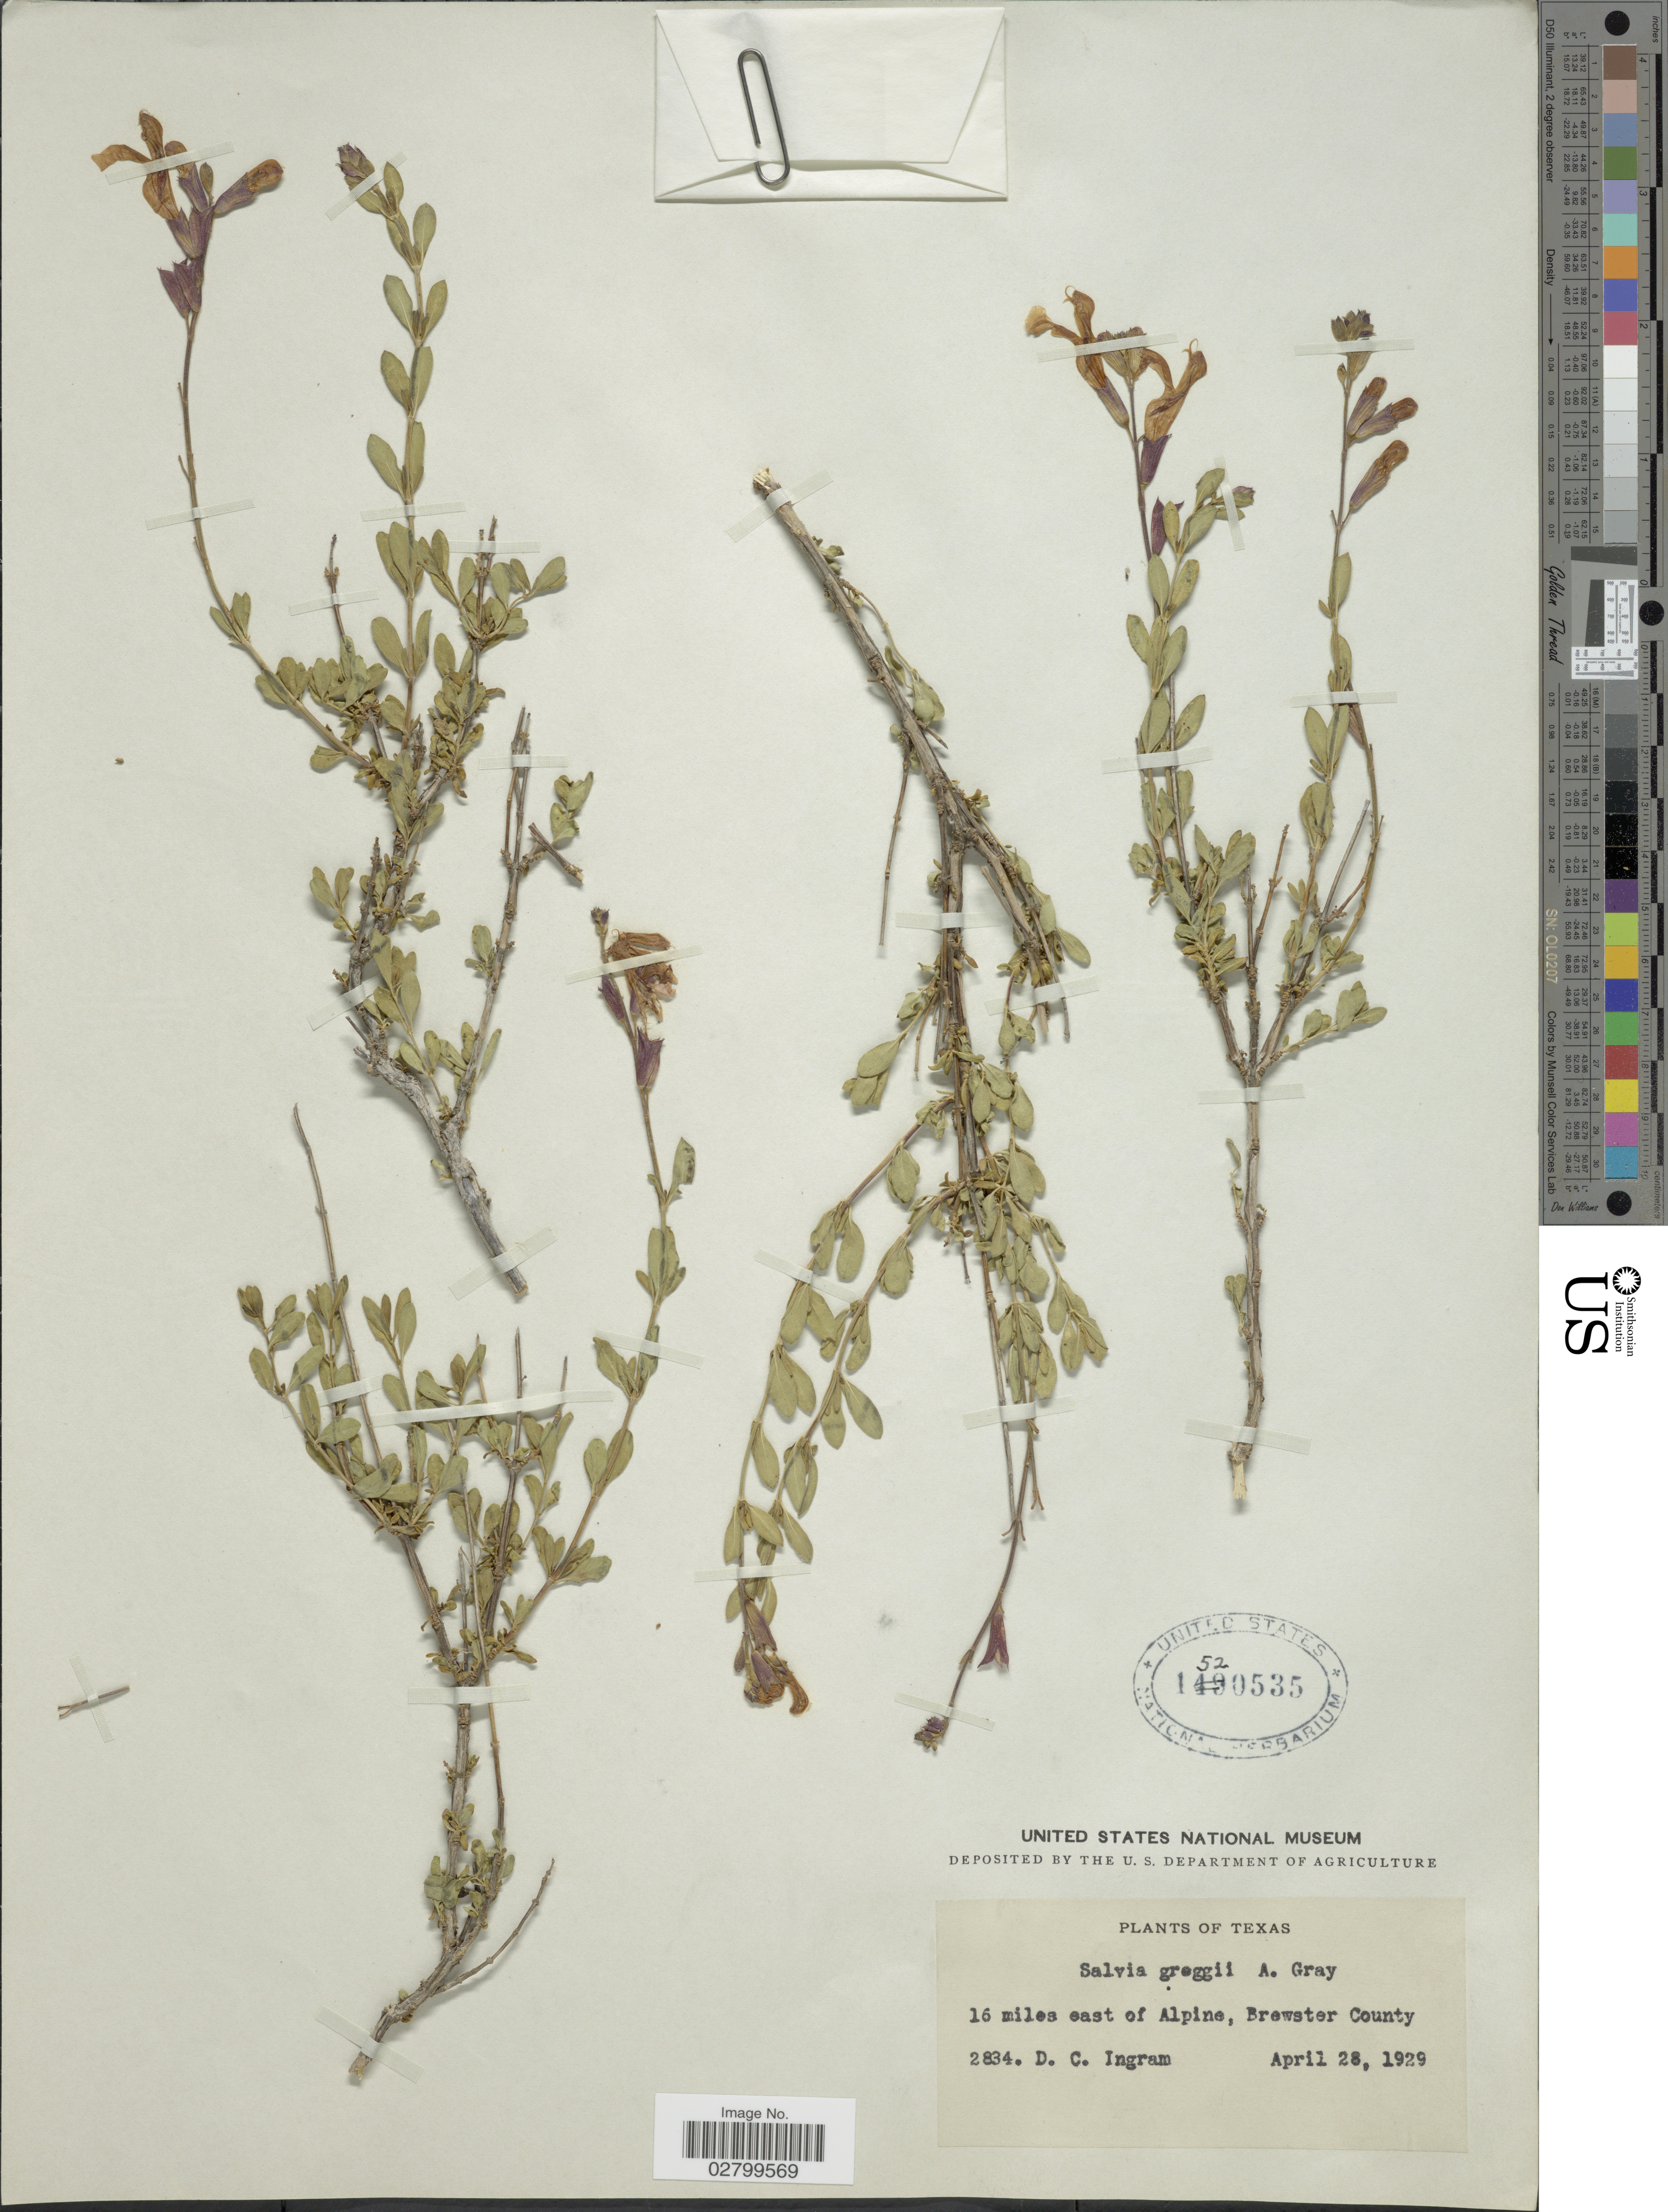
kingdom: Plantae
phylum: Tracheophyta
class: Magnoliopsida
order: Lamiales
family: Lamiaceae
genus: Salvia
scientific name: Salvia greggii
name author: A. Gray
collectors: D. C. Ingram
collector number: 2834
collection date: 1929-04-28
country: United States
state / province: Texas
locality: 16 miles east of Alpine, Brewster County.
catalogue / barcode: US 1520535